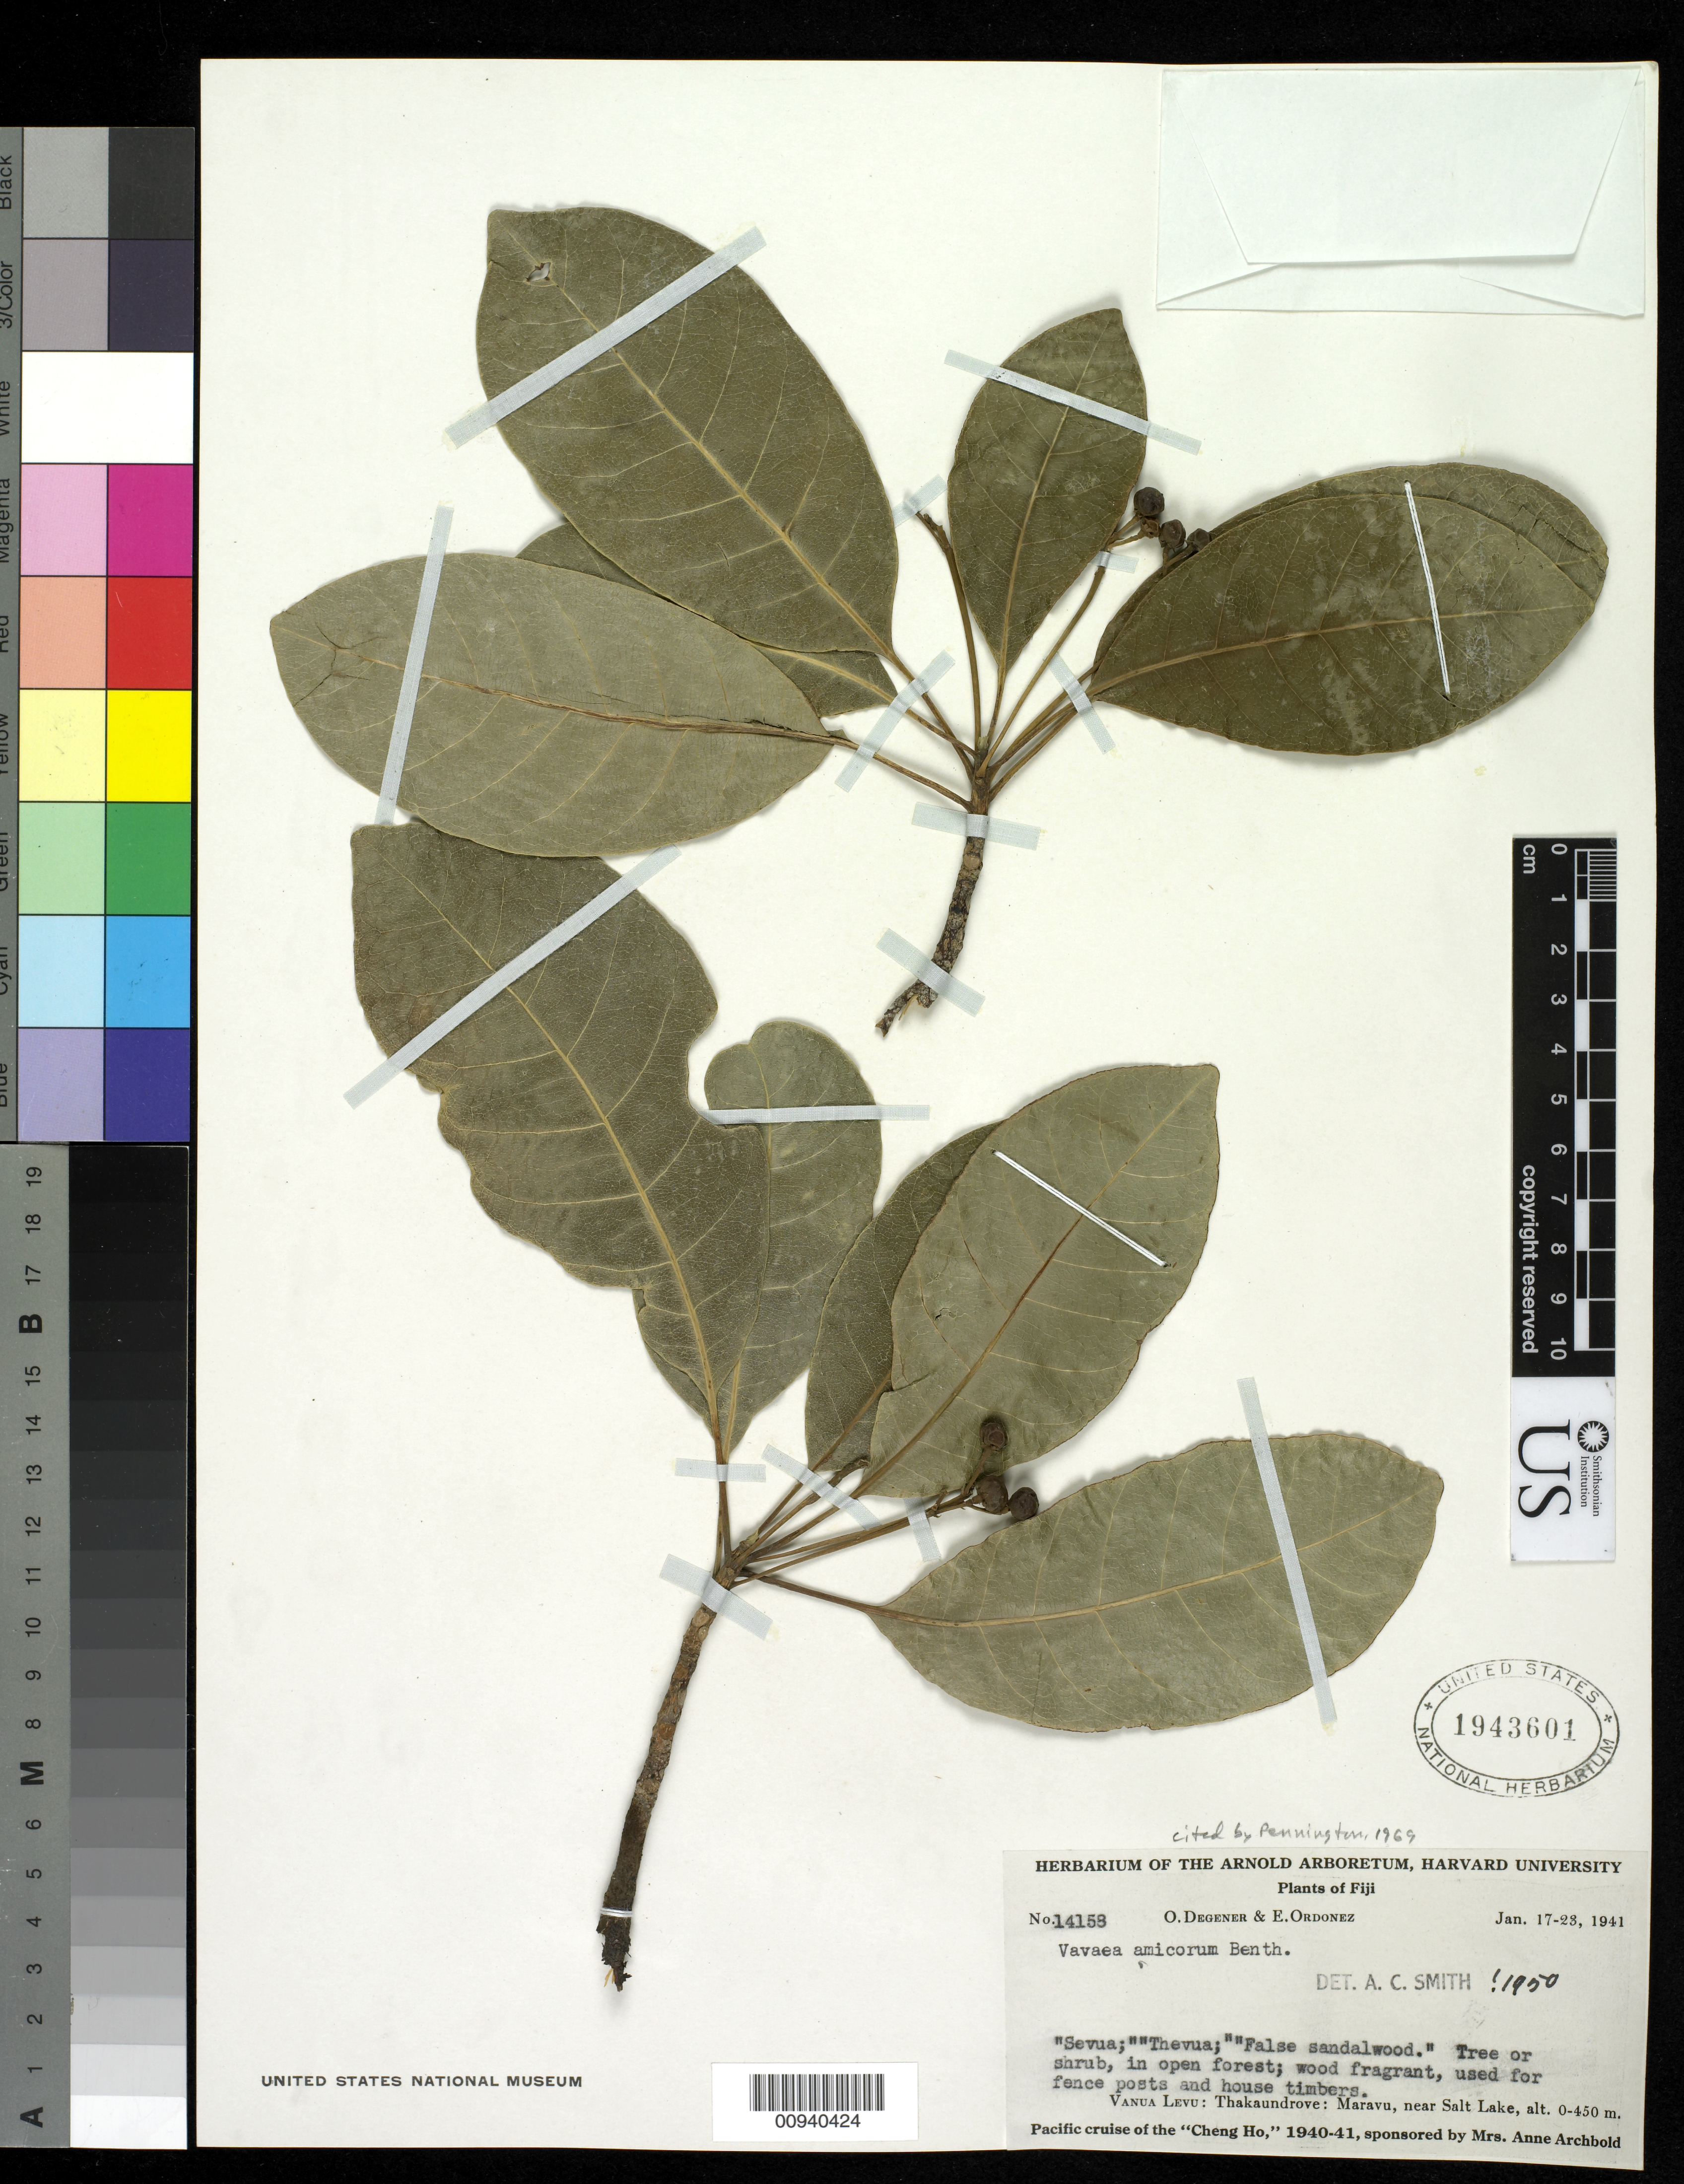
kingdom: Plantae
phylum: Tracheophyta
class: Magnoliopsida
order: Sapindales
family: Meliaceae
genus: Vavaea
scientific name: Vavaea amicorum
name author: Benth.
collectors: O. Degener & E. Ordonez.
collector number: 14158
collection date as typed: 17 Jan 1941 to 24 Jan 1941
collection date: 1941-01-17/1941-01-24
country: Fiji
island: Vanua Levu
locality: Thakaundrove: Maravu, near Salt Lake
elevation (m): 0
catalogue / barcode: US 1943601